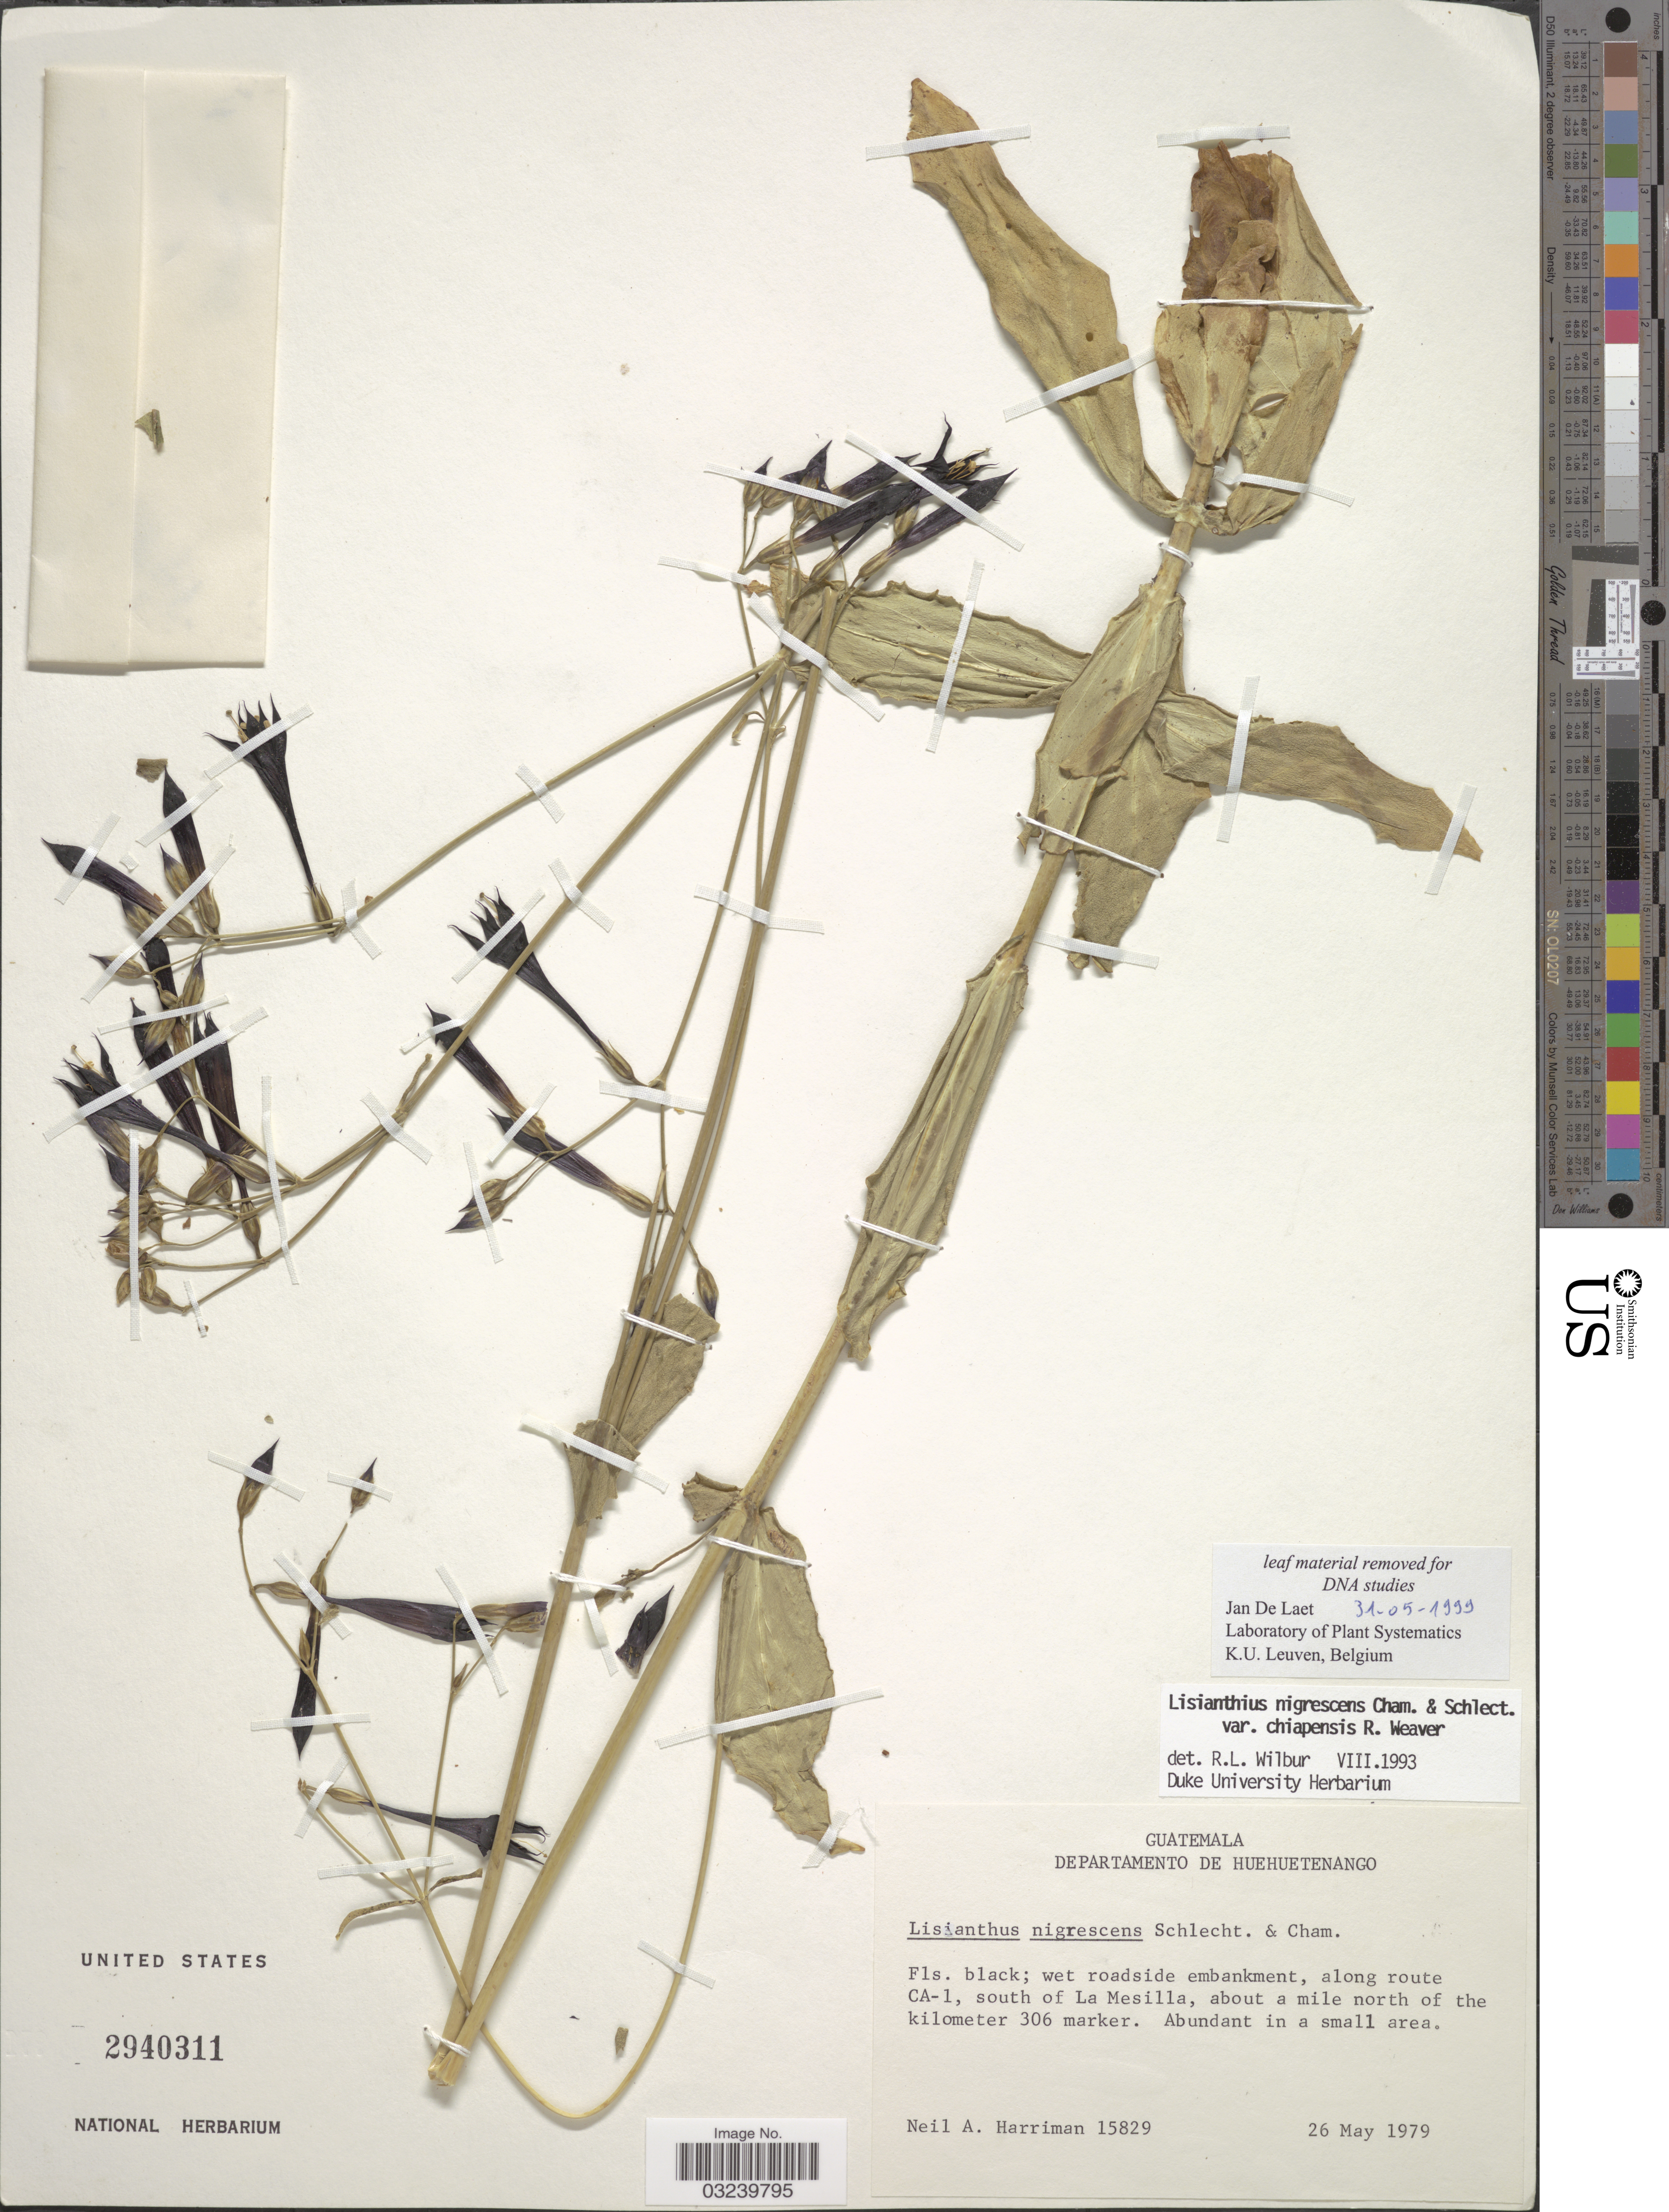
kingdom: Plantae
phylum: Tracheophyta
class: Magnoliopsida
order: Gentianales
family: Gentianaceae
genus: Lisianthius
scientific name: Lisianthius nigrescens var. chiapensis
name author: Weaver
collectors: N. A. Harriman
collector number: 15829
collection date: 1979-05-26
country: Guatemala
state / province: Huehuetenango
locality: Departamento de Huehuetenango, along route CA-1, south of La Mesilla, about a mile north of the kilometer 306 marker.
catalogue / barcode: US 2940311